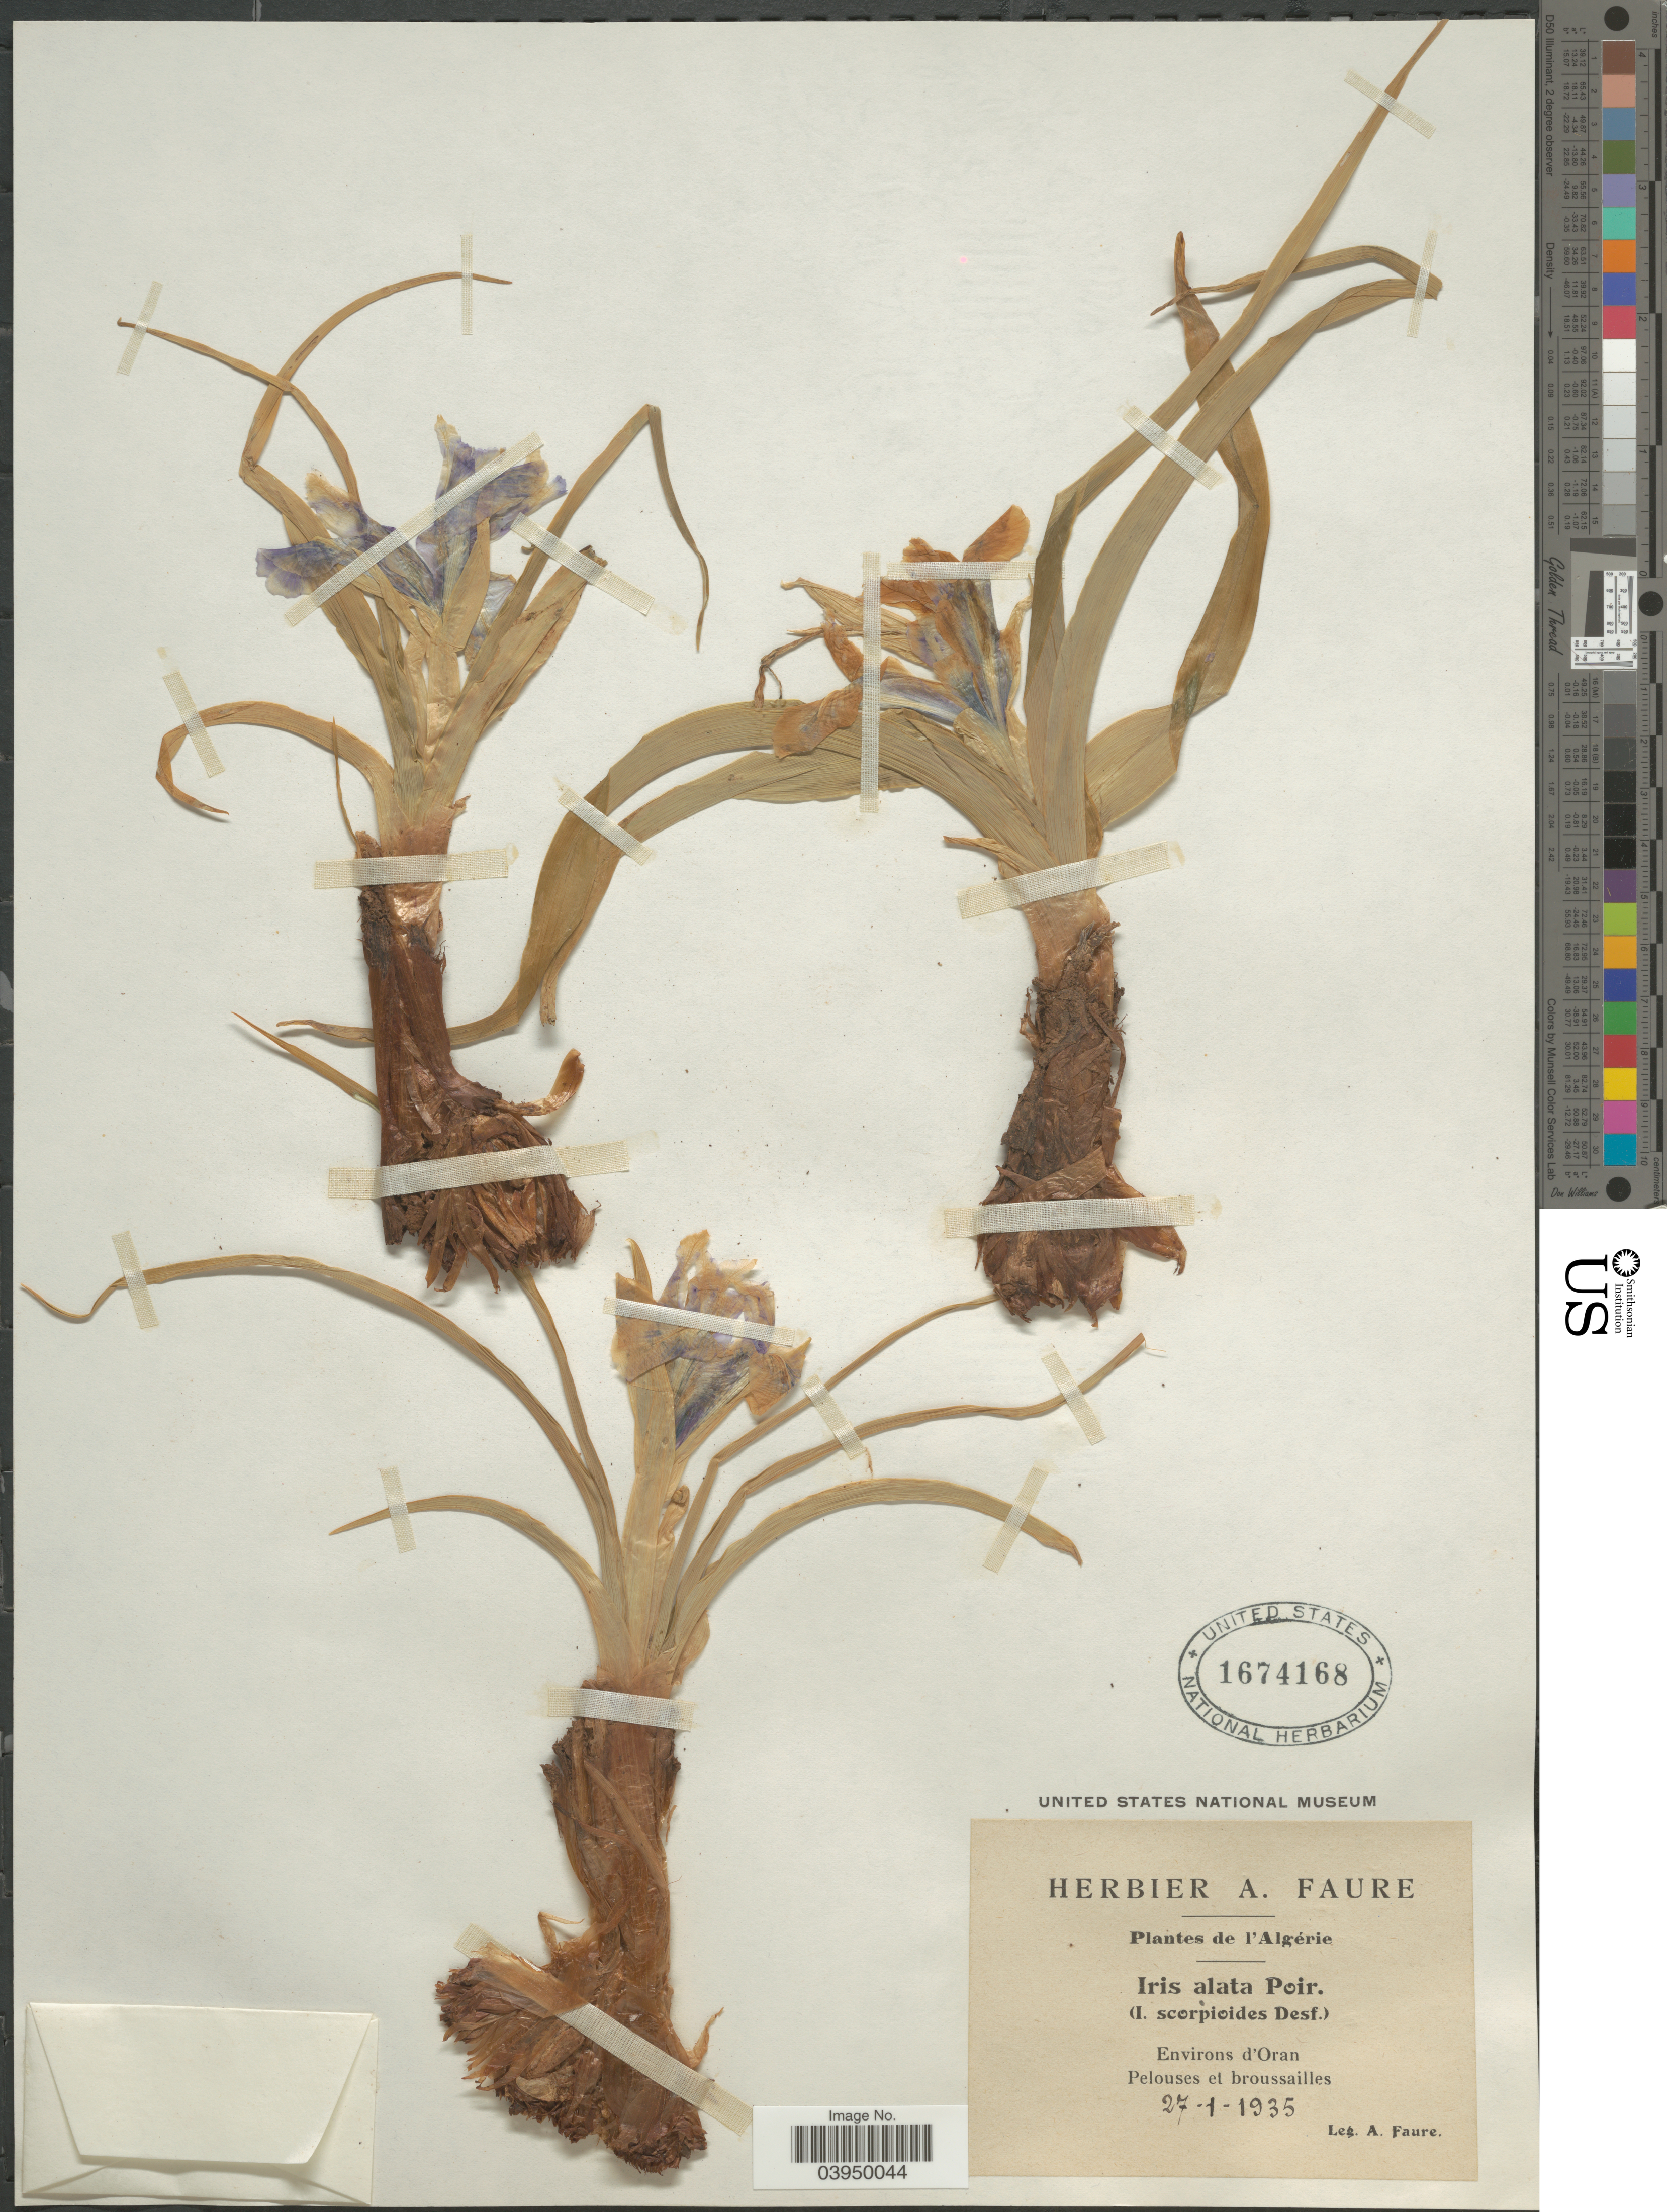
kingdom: Plantae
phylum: Tracheophyta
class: Liliopsida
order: Asparagales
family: Iridaceae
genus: Iris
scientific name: Iris alata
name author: Poir.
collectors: A. Faure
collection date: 1935-01-27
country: Algeria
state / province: Oran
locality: L'Algérie. Environs d'Oran. Pelouses et broussailles.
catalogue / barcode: US 1674168